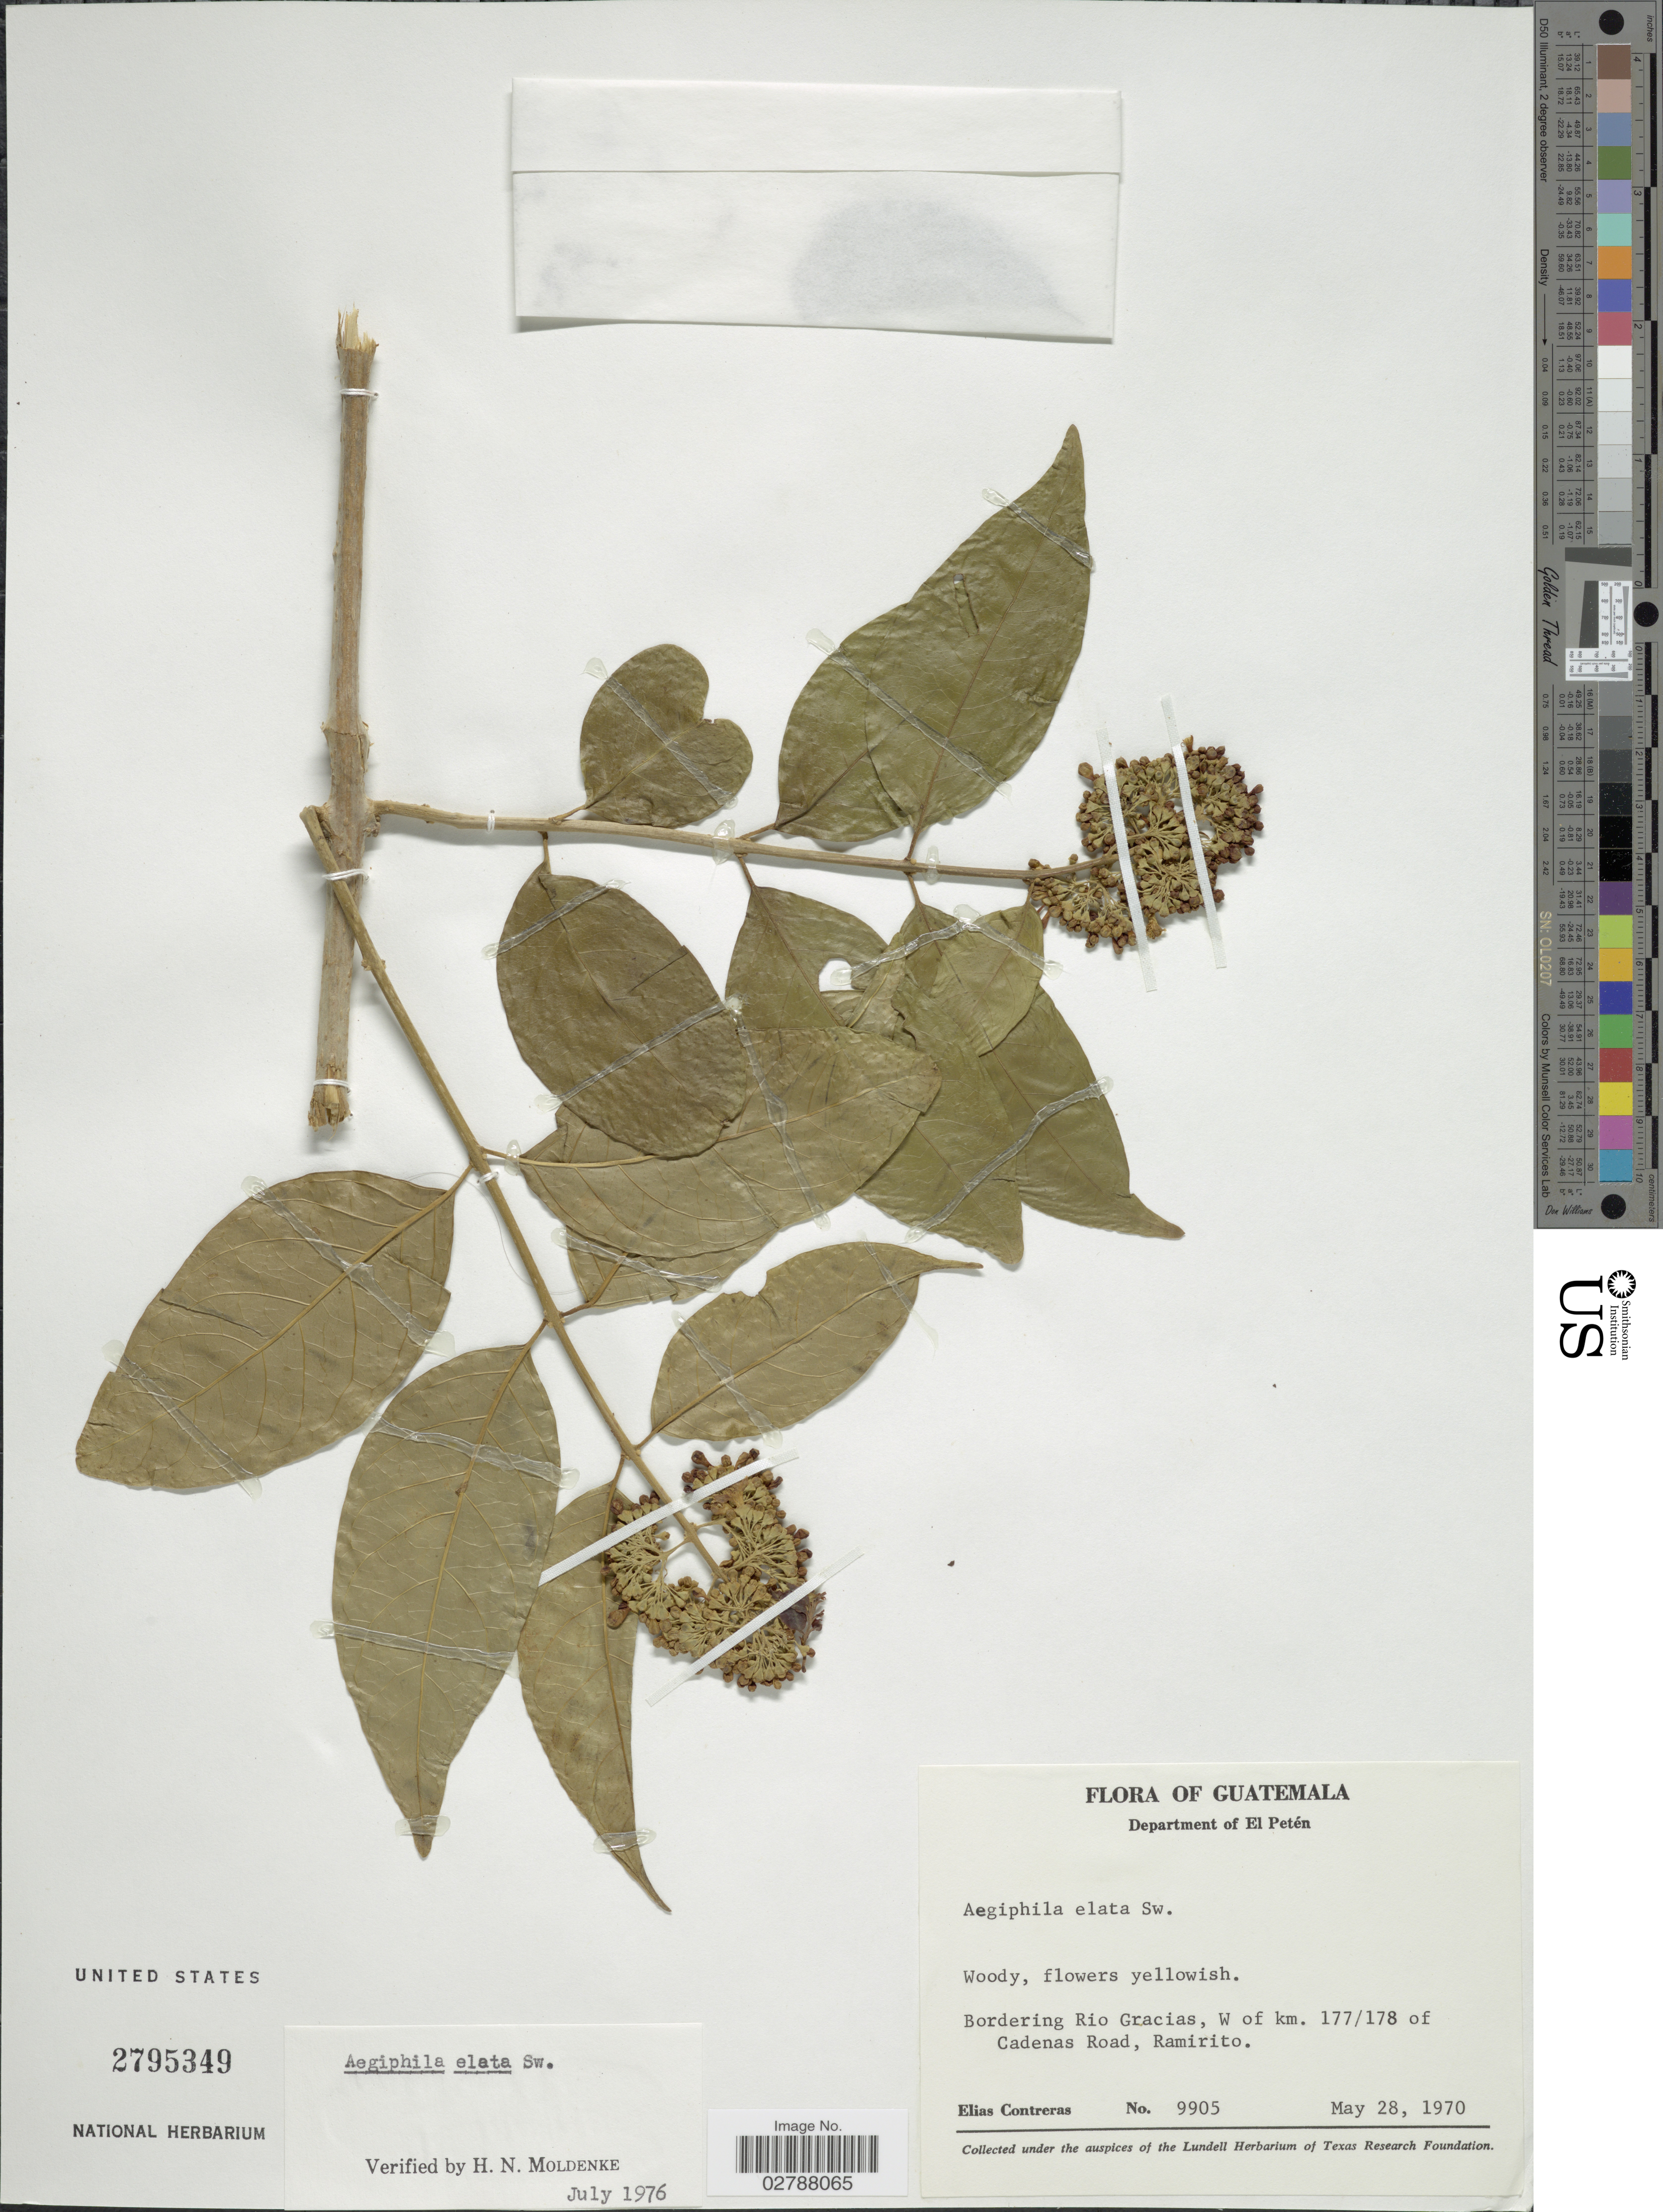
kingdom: Plantae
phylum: Tracheophyta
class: Magnoliopsida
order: Lamiales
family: Lamiaceae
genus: Aegiphila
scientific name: Aegiphila elata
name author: Sw.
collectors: E. Contreras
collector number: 9905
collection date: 1970-05-28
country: Guatemala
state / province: El Petén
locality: Bordering Rio Gracias, W of km. 177/178 of Cadenas Road, Ramirito.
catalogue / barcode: US 2795349